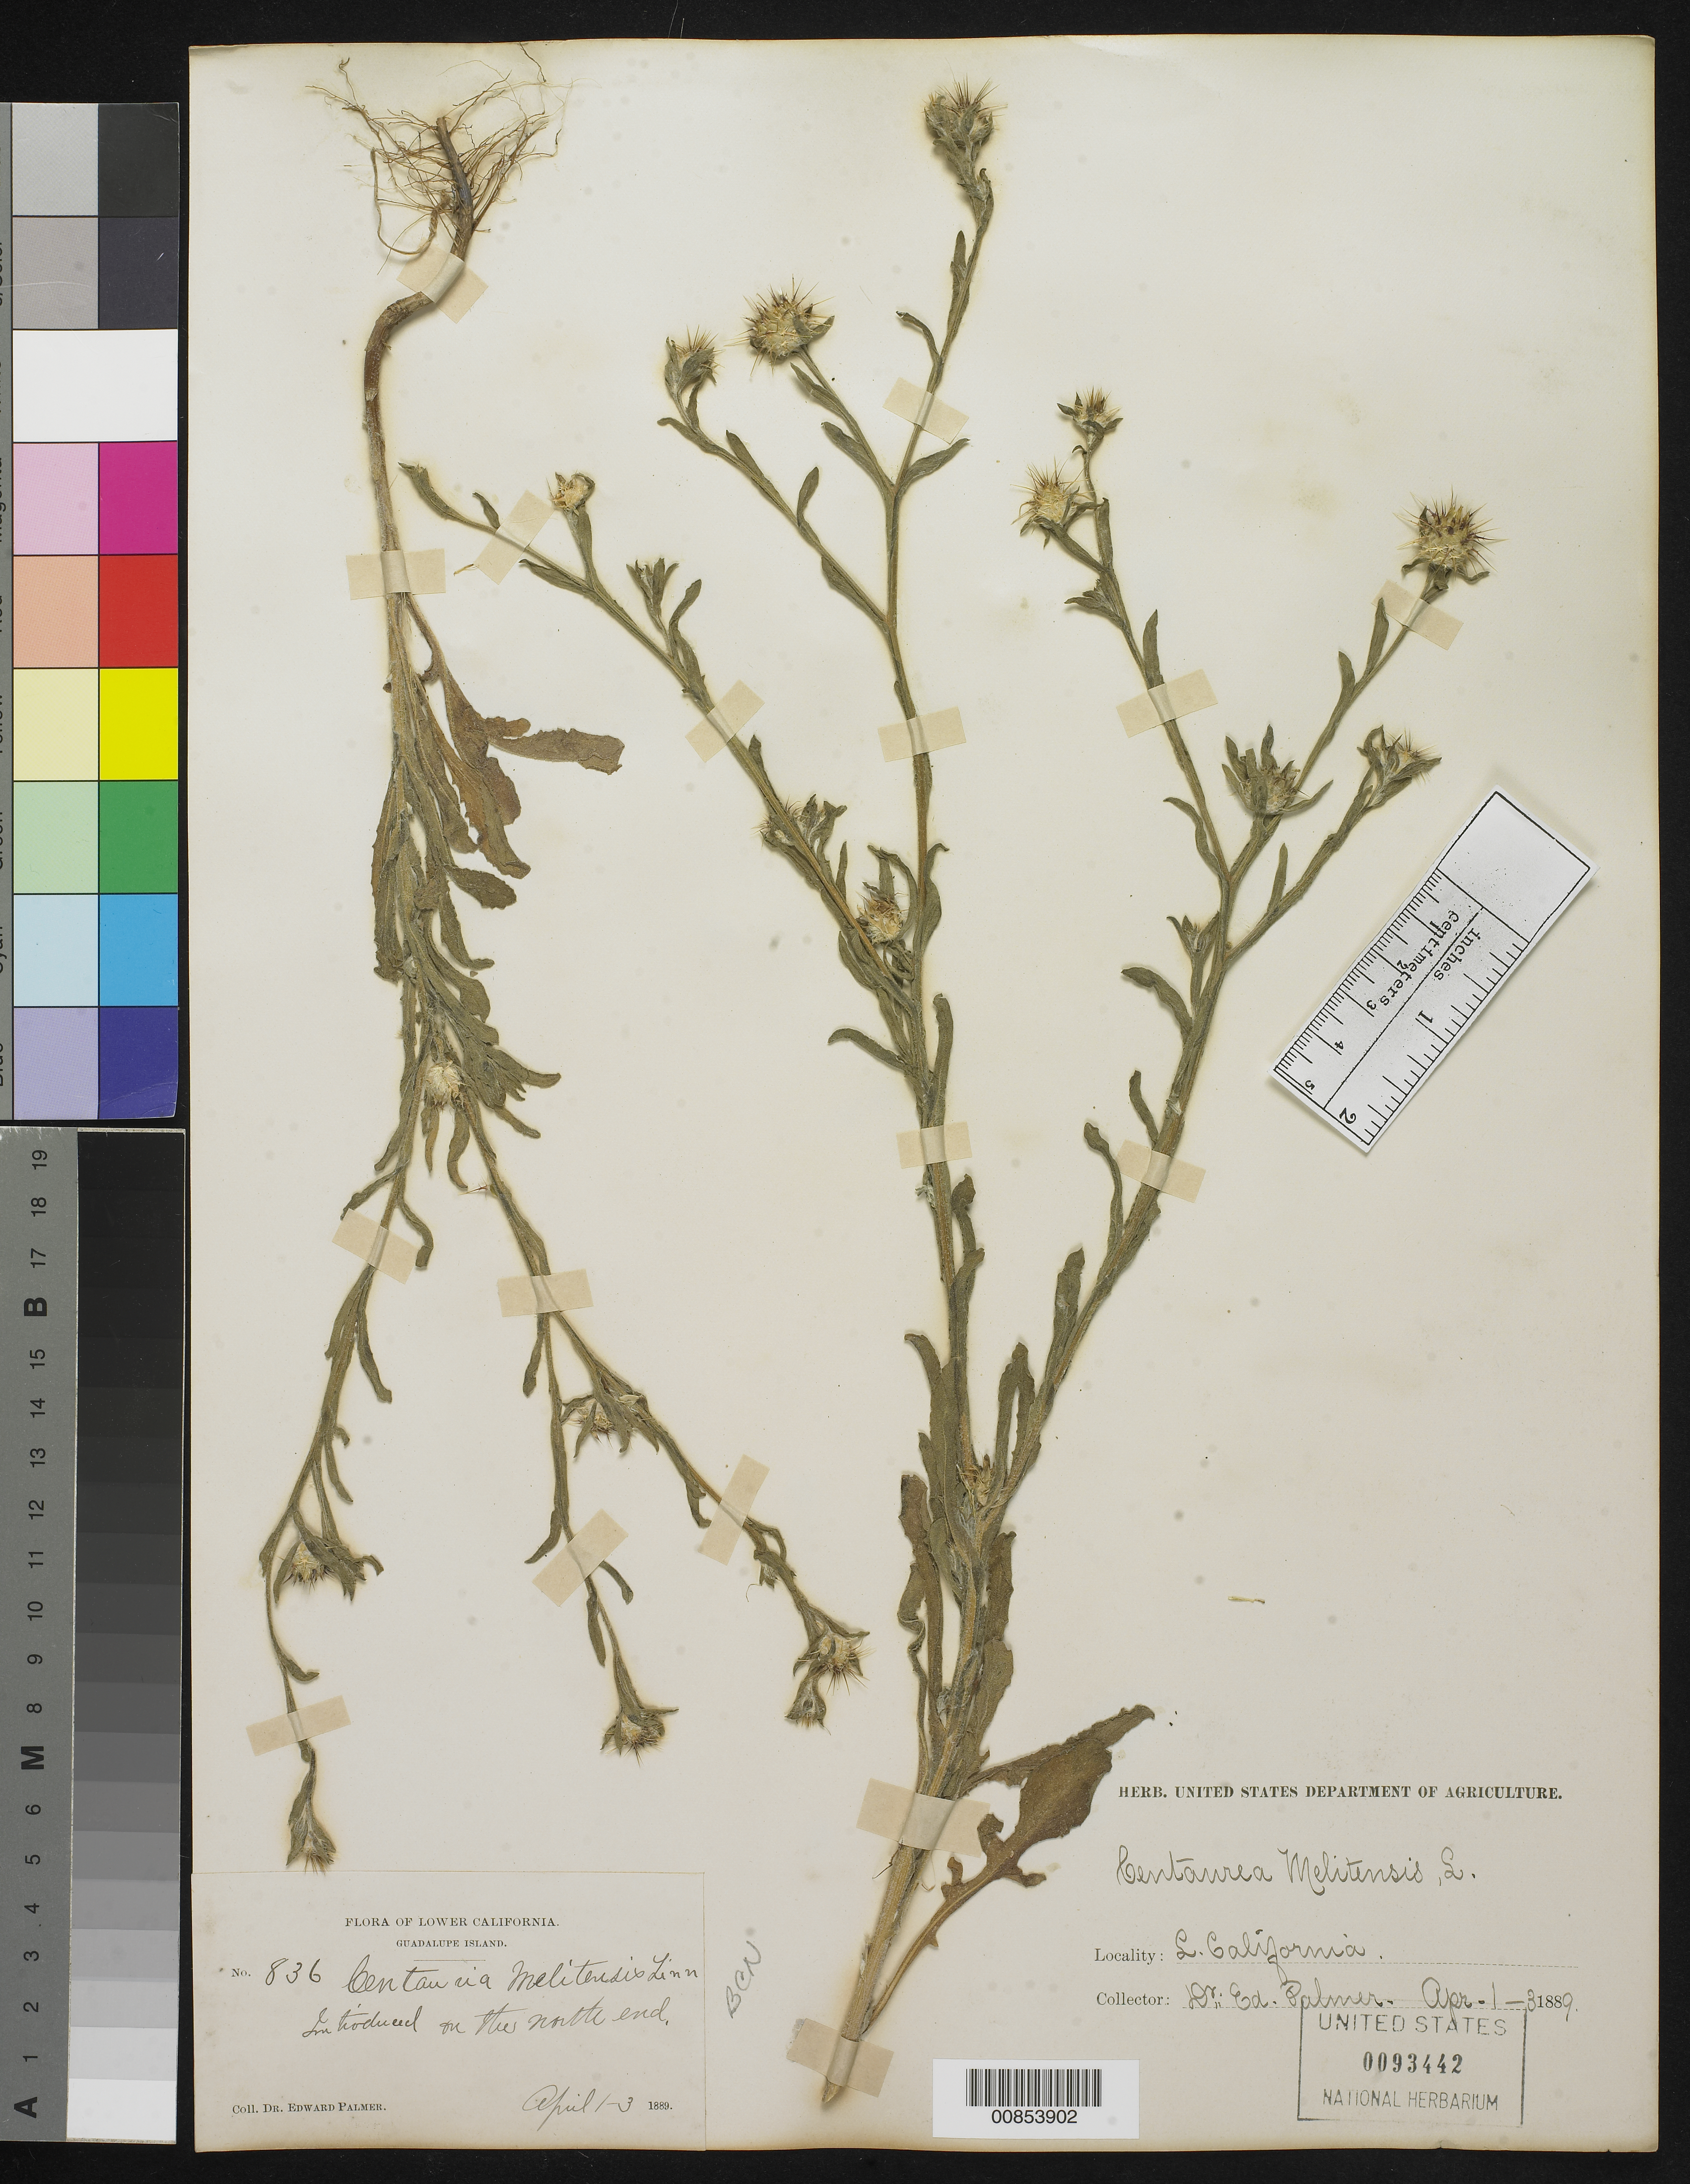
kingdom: Plantae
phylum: Tracheophyta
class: Magnoliopsida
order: Asterales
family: Asteraceae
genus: Centaurea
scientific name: Centaurea melitensis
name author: L.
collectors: E. Palmer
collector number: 836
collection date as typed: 01 Apr 1889 to 03 Apr 1889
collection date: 1889-04-01/1889-04-03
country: Mexico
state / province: Baja California Norte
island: Guadalupe I.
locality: Guadalupe Island.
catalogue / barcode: US 93442